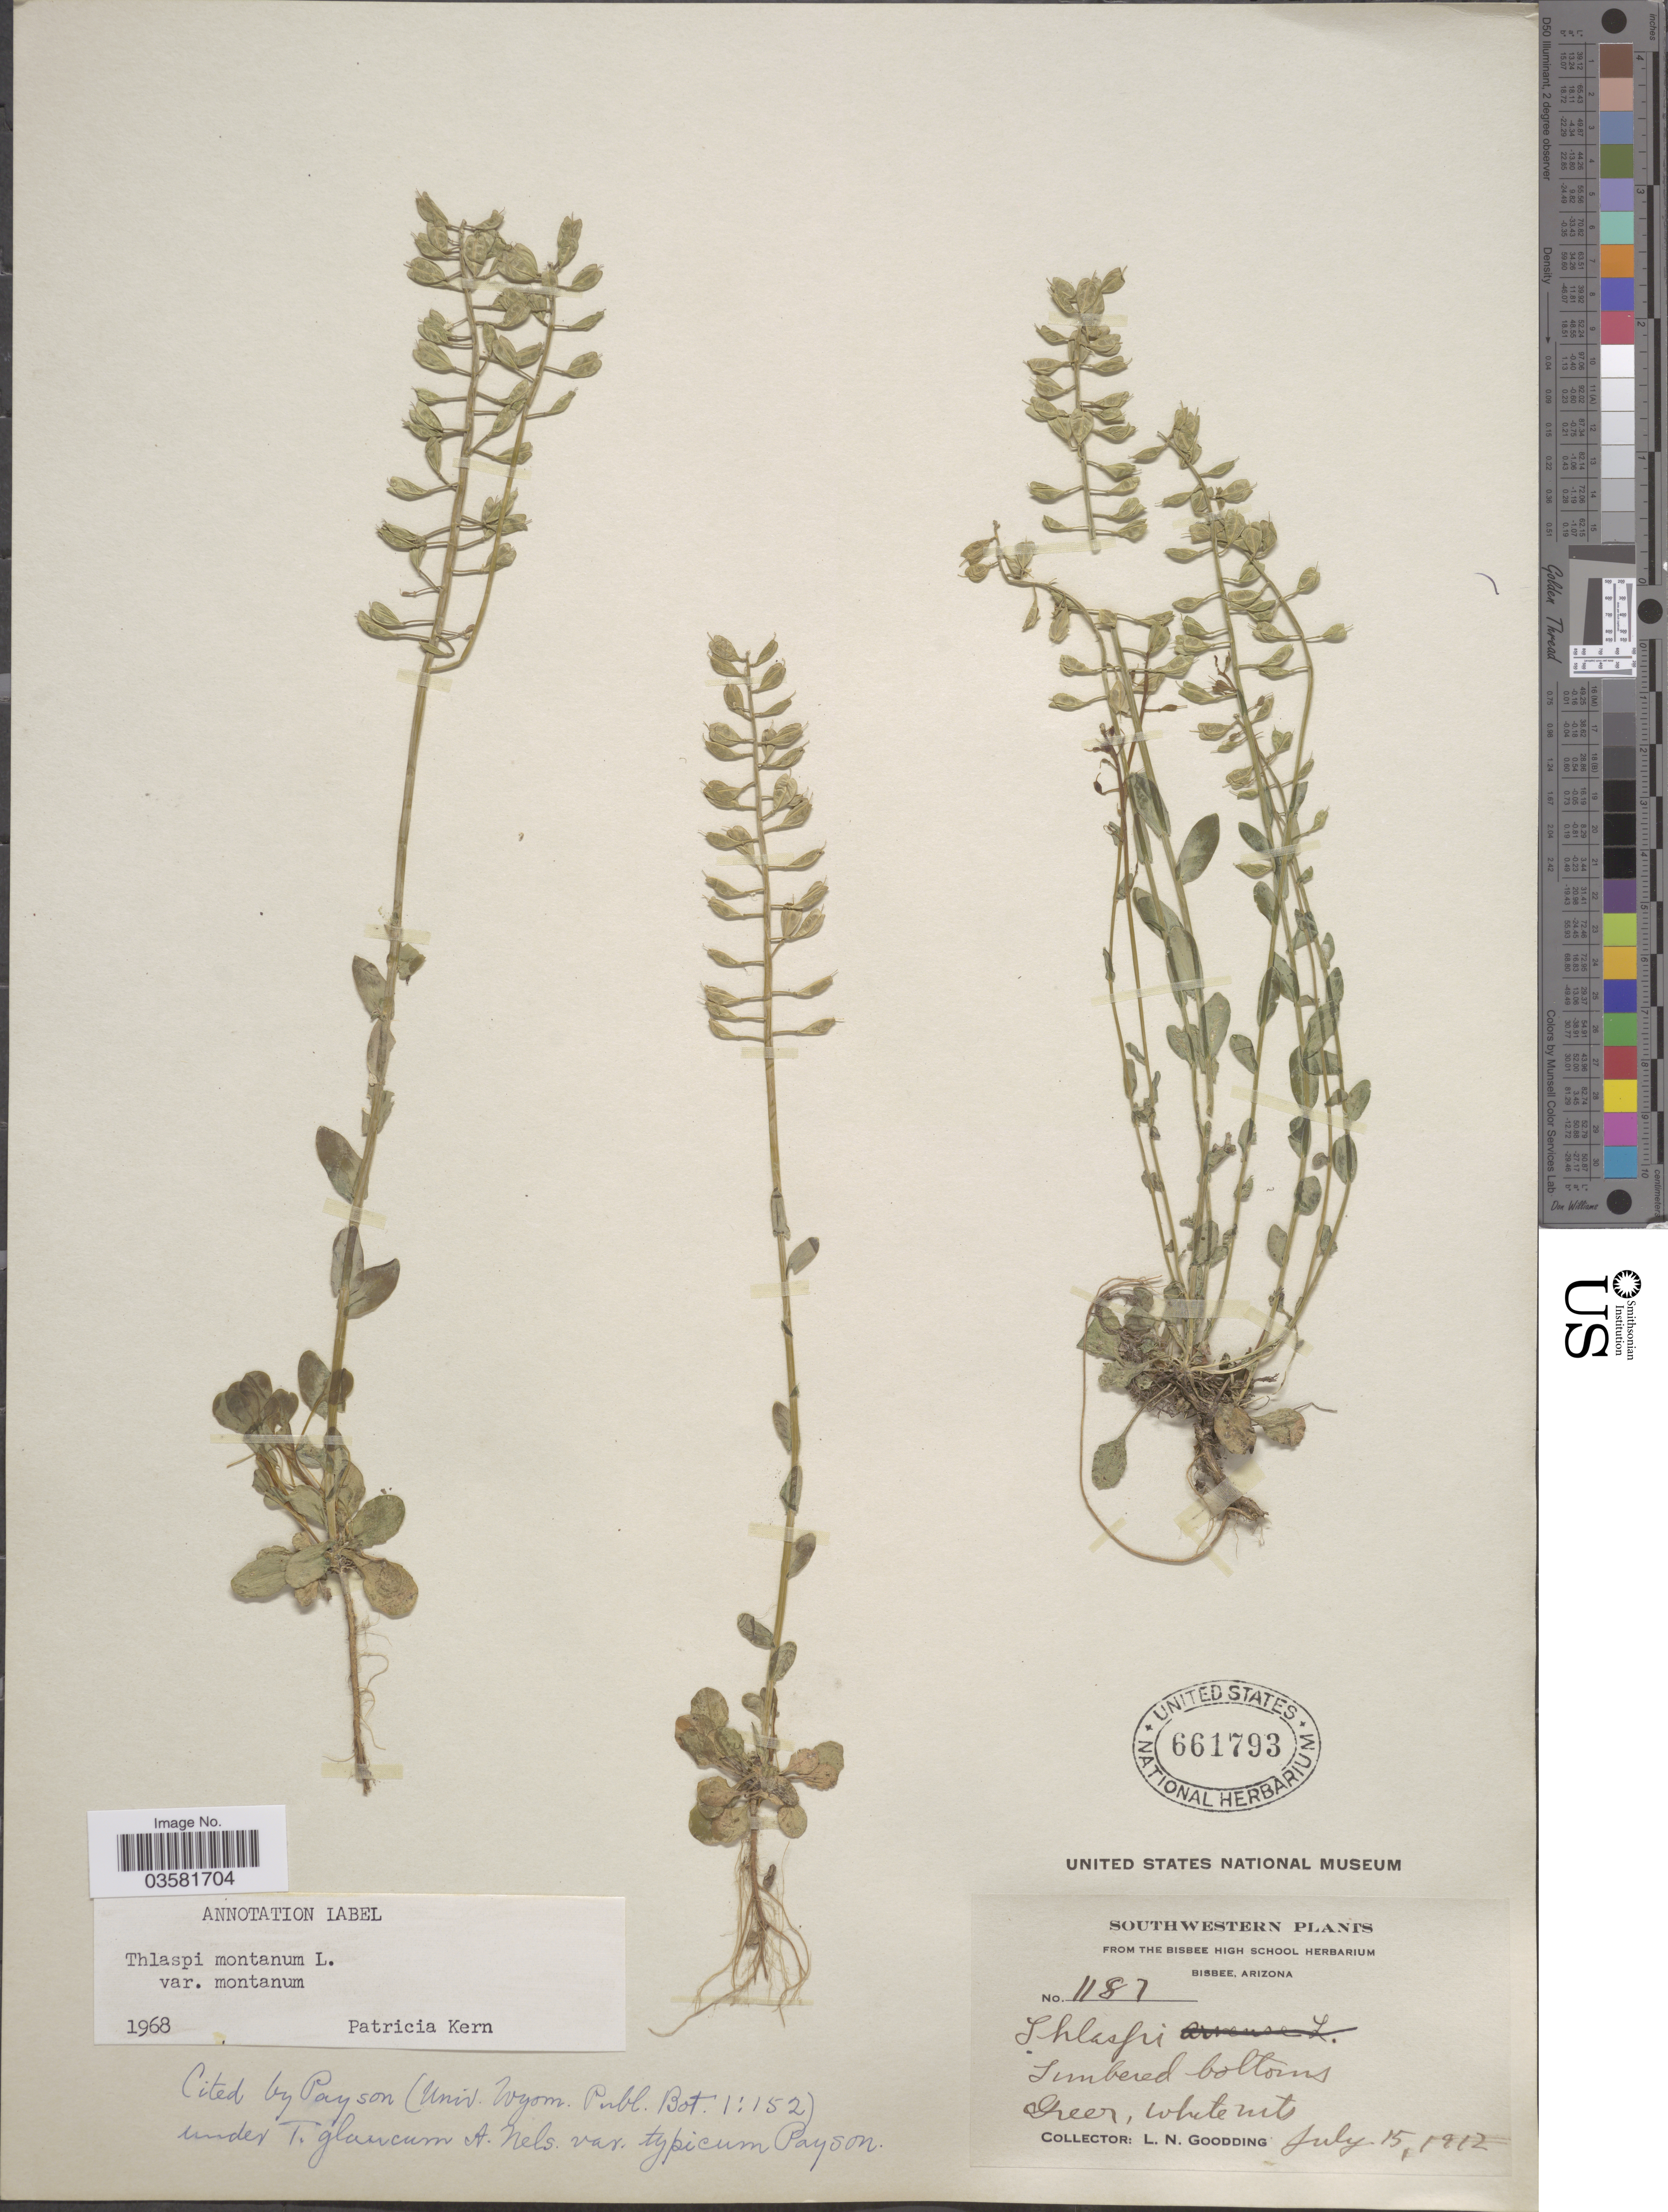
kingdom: Plantae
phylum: Tracheophyta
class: Magnoliopsida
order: Brassicales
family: Brassicaceae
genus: Thlaspi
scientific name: Thlaspi montanum var. montanum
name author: L.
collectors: L. N. Goodding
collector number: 1187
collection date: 1912-07-15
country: United States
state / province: Arizona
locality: Southwestern. Timbered bottoms. Greer, White Mts.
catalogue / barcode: US 661793